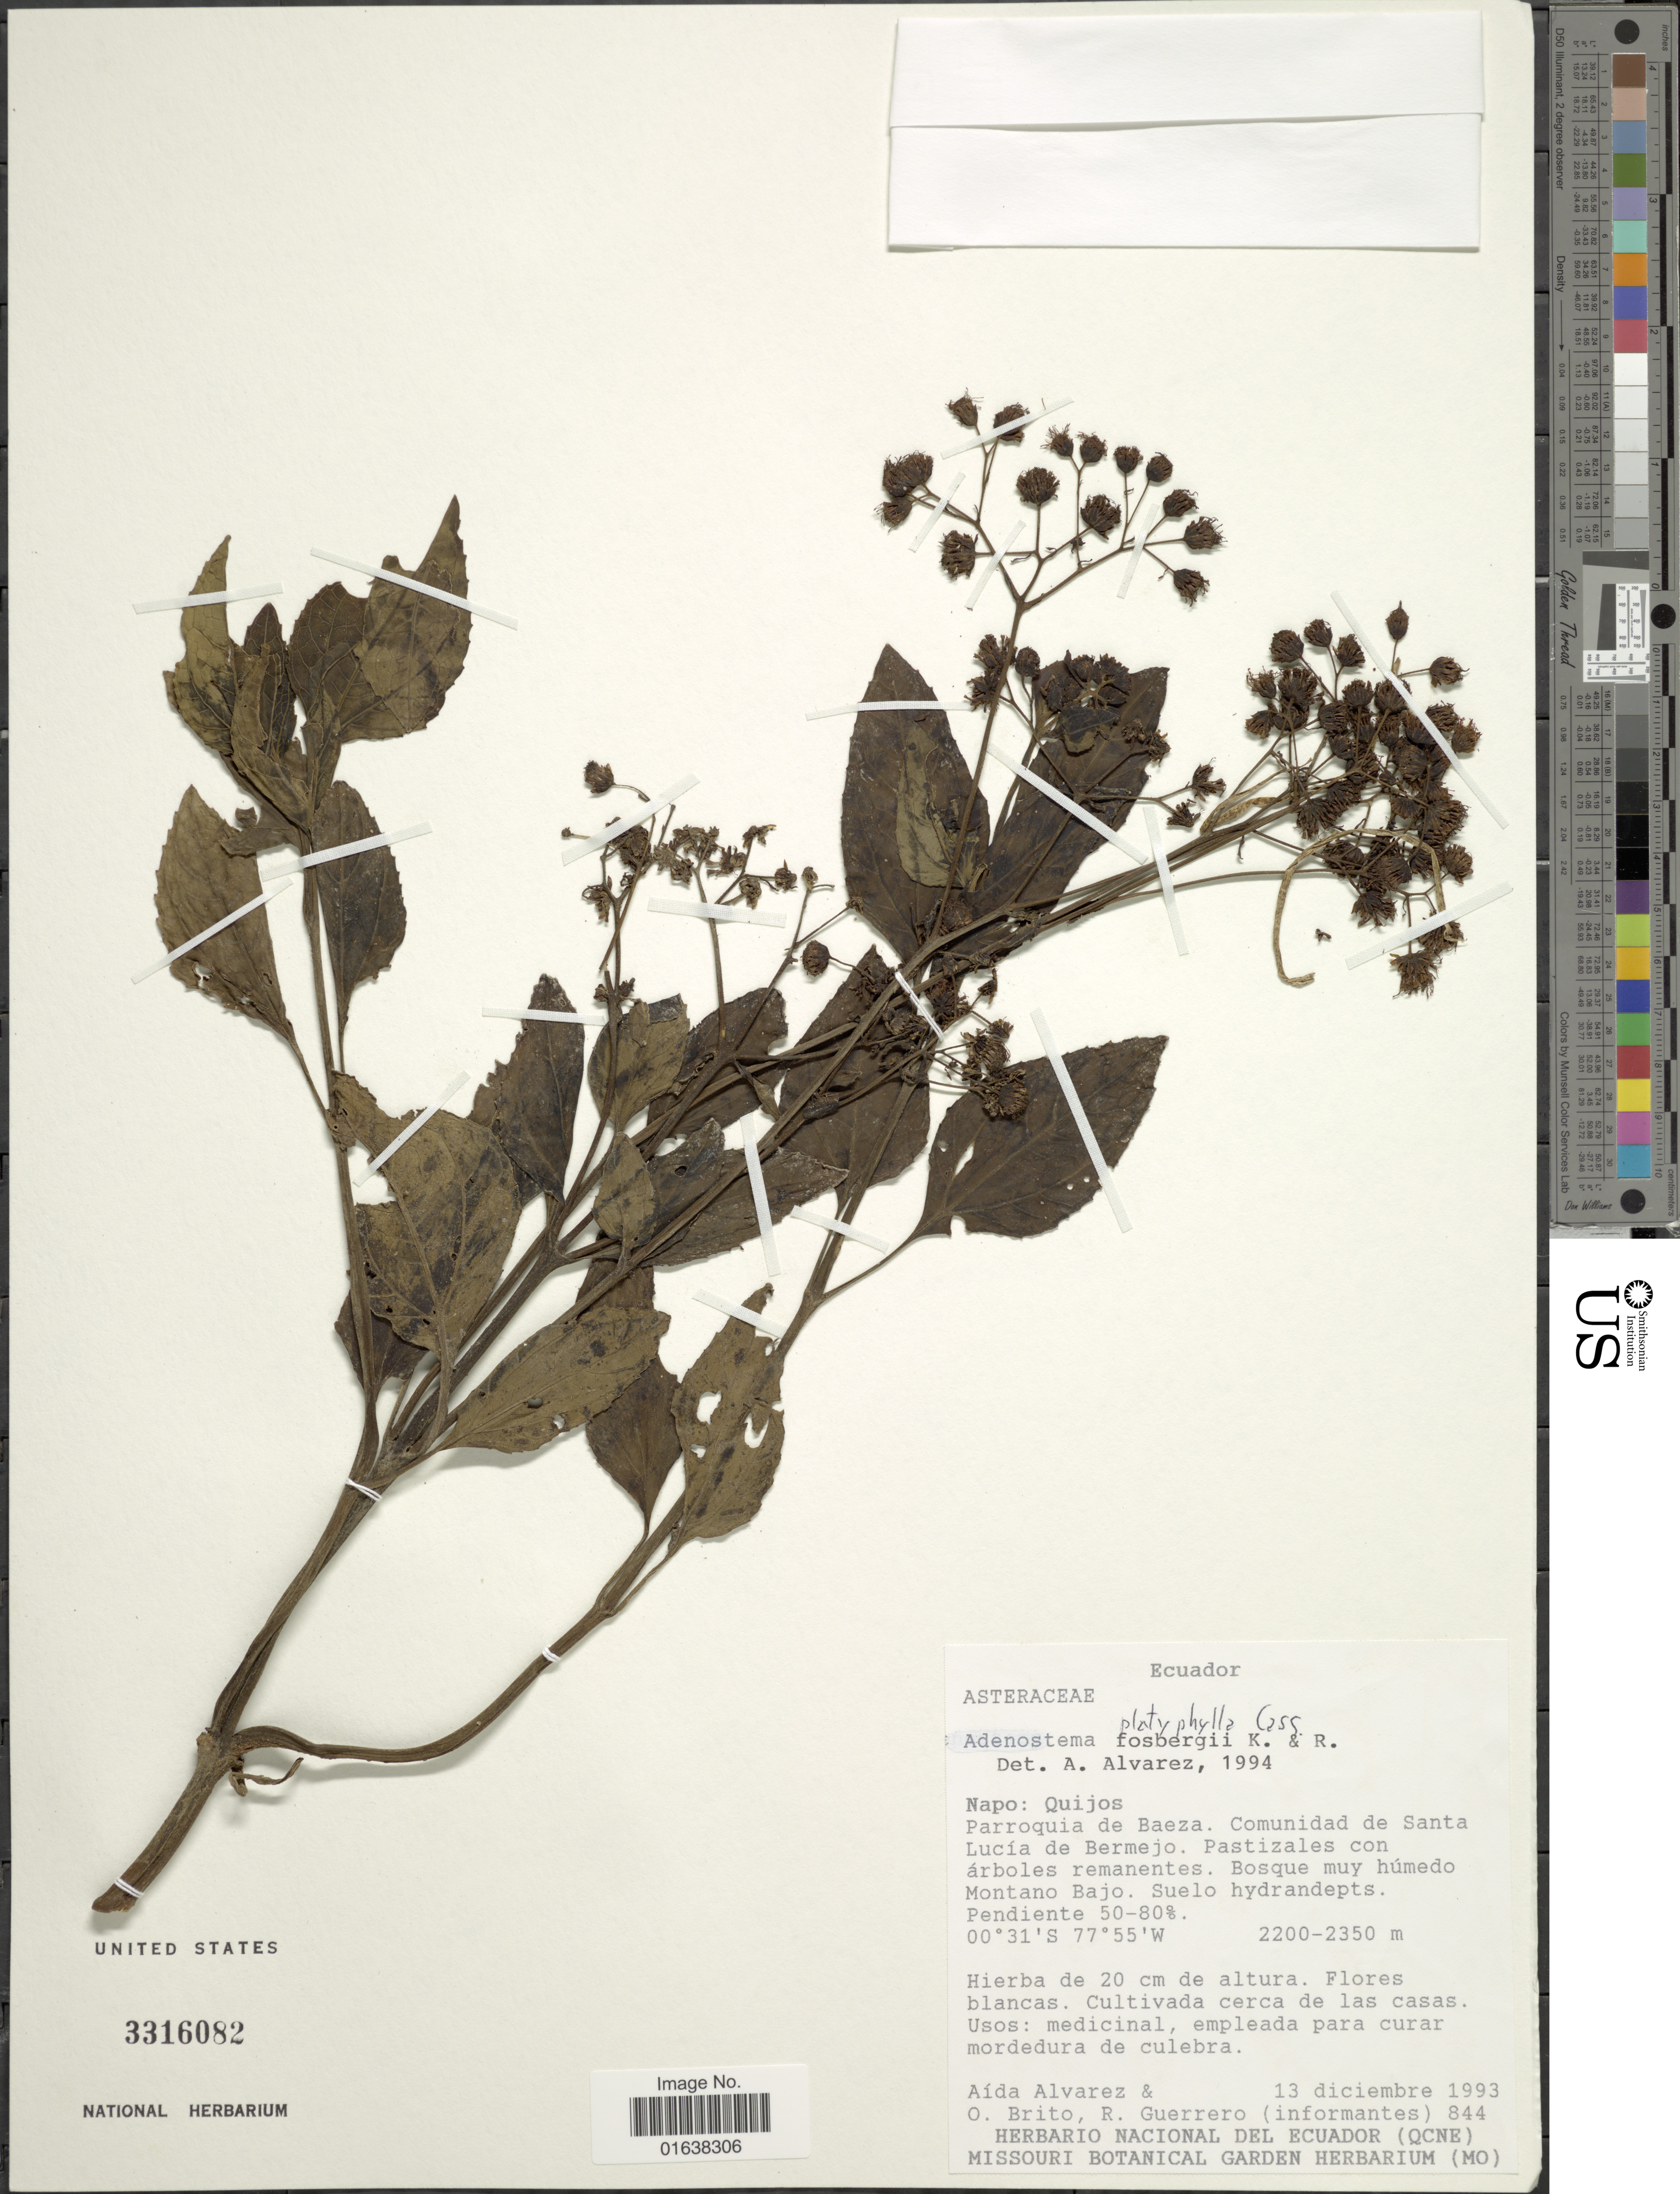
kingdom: Plantae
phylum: Tracheophyta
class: Magnoliopsida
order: Asterales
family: Asteraceae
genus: Adenostemma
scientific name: Adenostemma platyphyllum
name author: Cass.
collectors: A. Alvarez, O. Brito & R. Guerrero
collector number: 844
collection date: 1993-12-13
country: Ecuador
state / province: Napo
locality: Ecuador. Napo: Quijos, Parroquia de Baeza. Comunidad de Santa Lucia de Bermejo.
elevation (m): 2200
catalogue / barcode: US 3316082